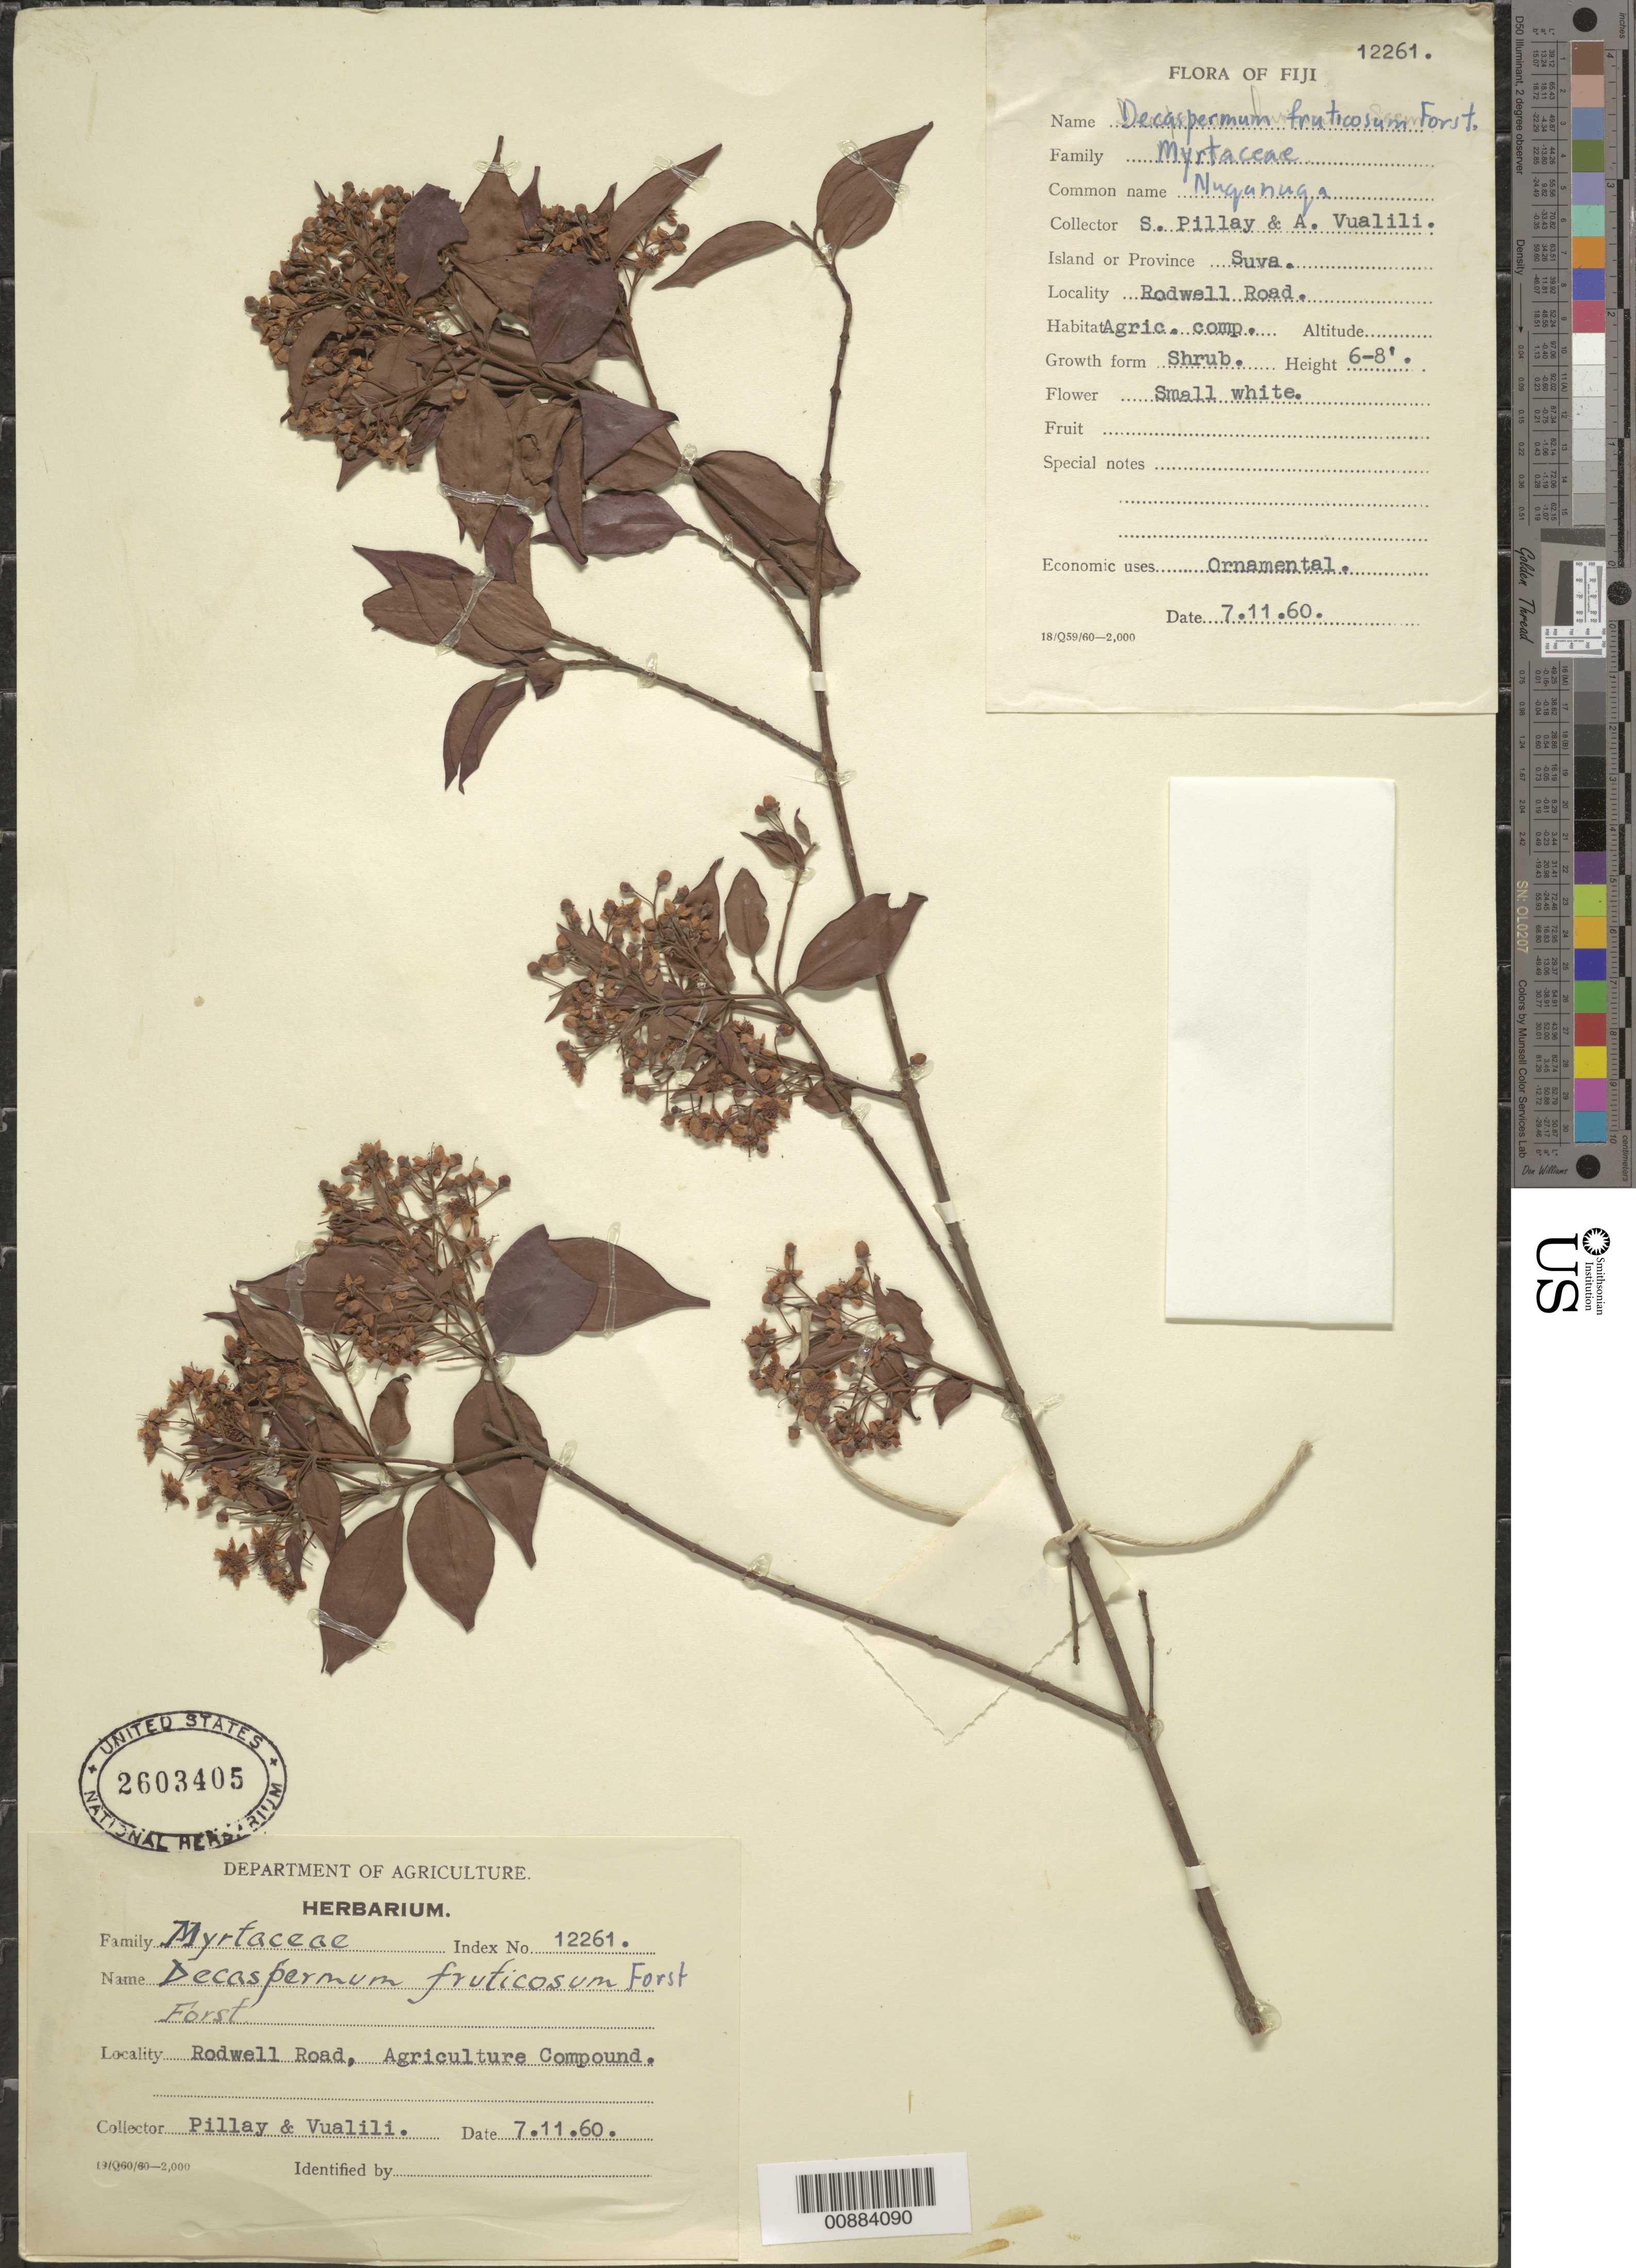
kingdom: Plantae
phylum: Tracheophyta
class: Magnoliopsida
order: Myrtales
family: Myrtaceae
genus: Decaspermum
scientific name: Decaspermum vitiense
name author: (A. Gray) Nied.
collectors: S. Pillay & A. Vualili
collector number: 12261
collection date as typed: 11 Jul 1960 or 07 Nov 1960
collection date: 1960-07-11 or 1960-11-07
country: Fiji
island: Viti Levu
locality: Suva, Rodwell Road, Agricultural Compound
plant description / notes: cited by A.J. Scott, Kew Bull. 34(1): 65. 1979.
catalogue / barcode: US 2603405